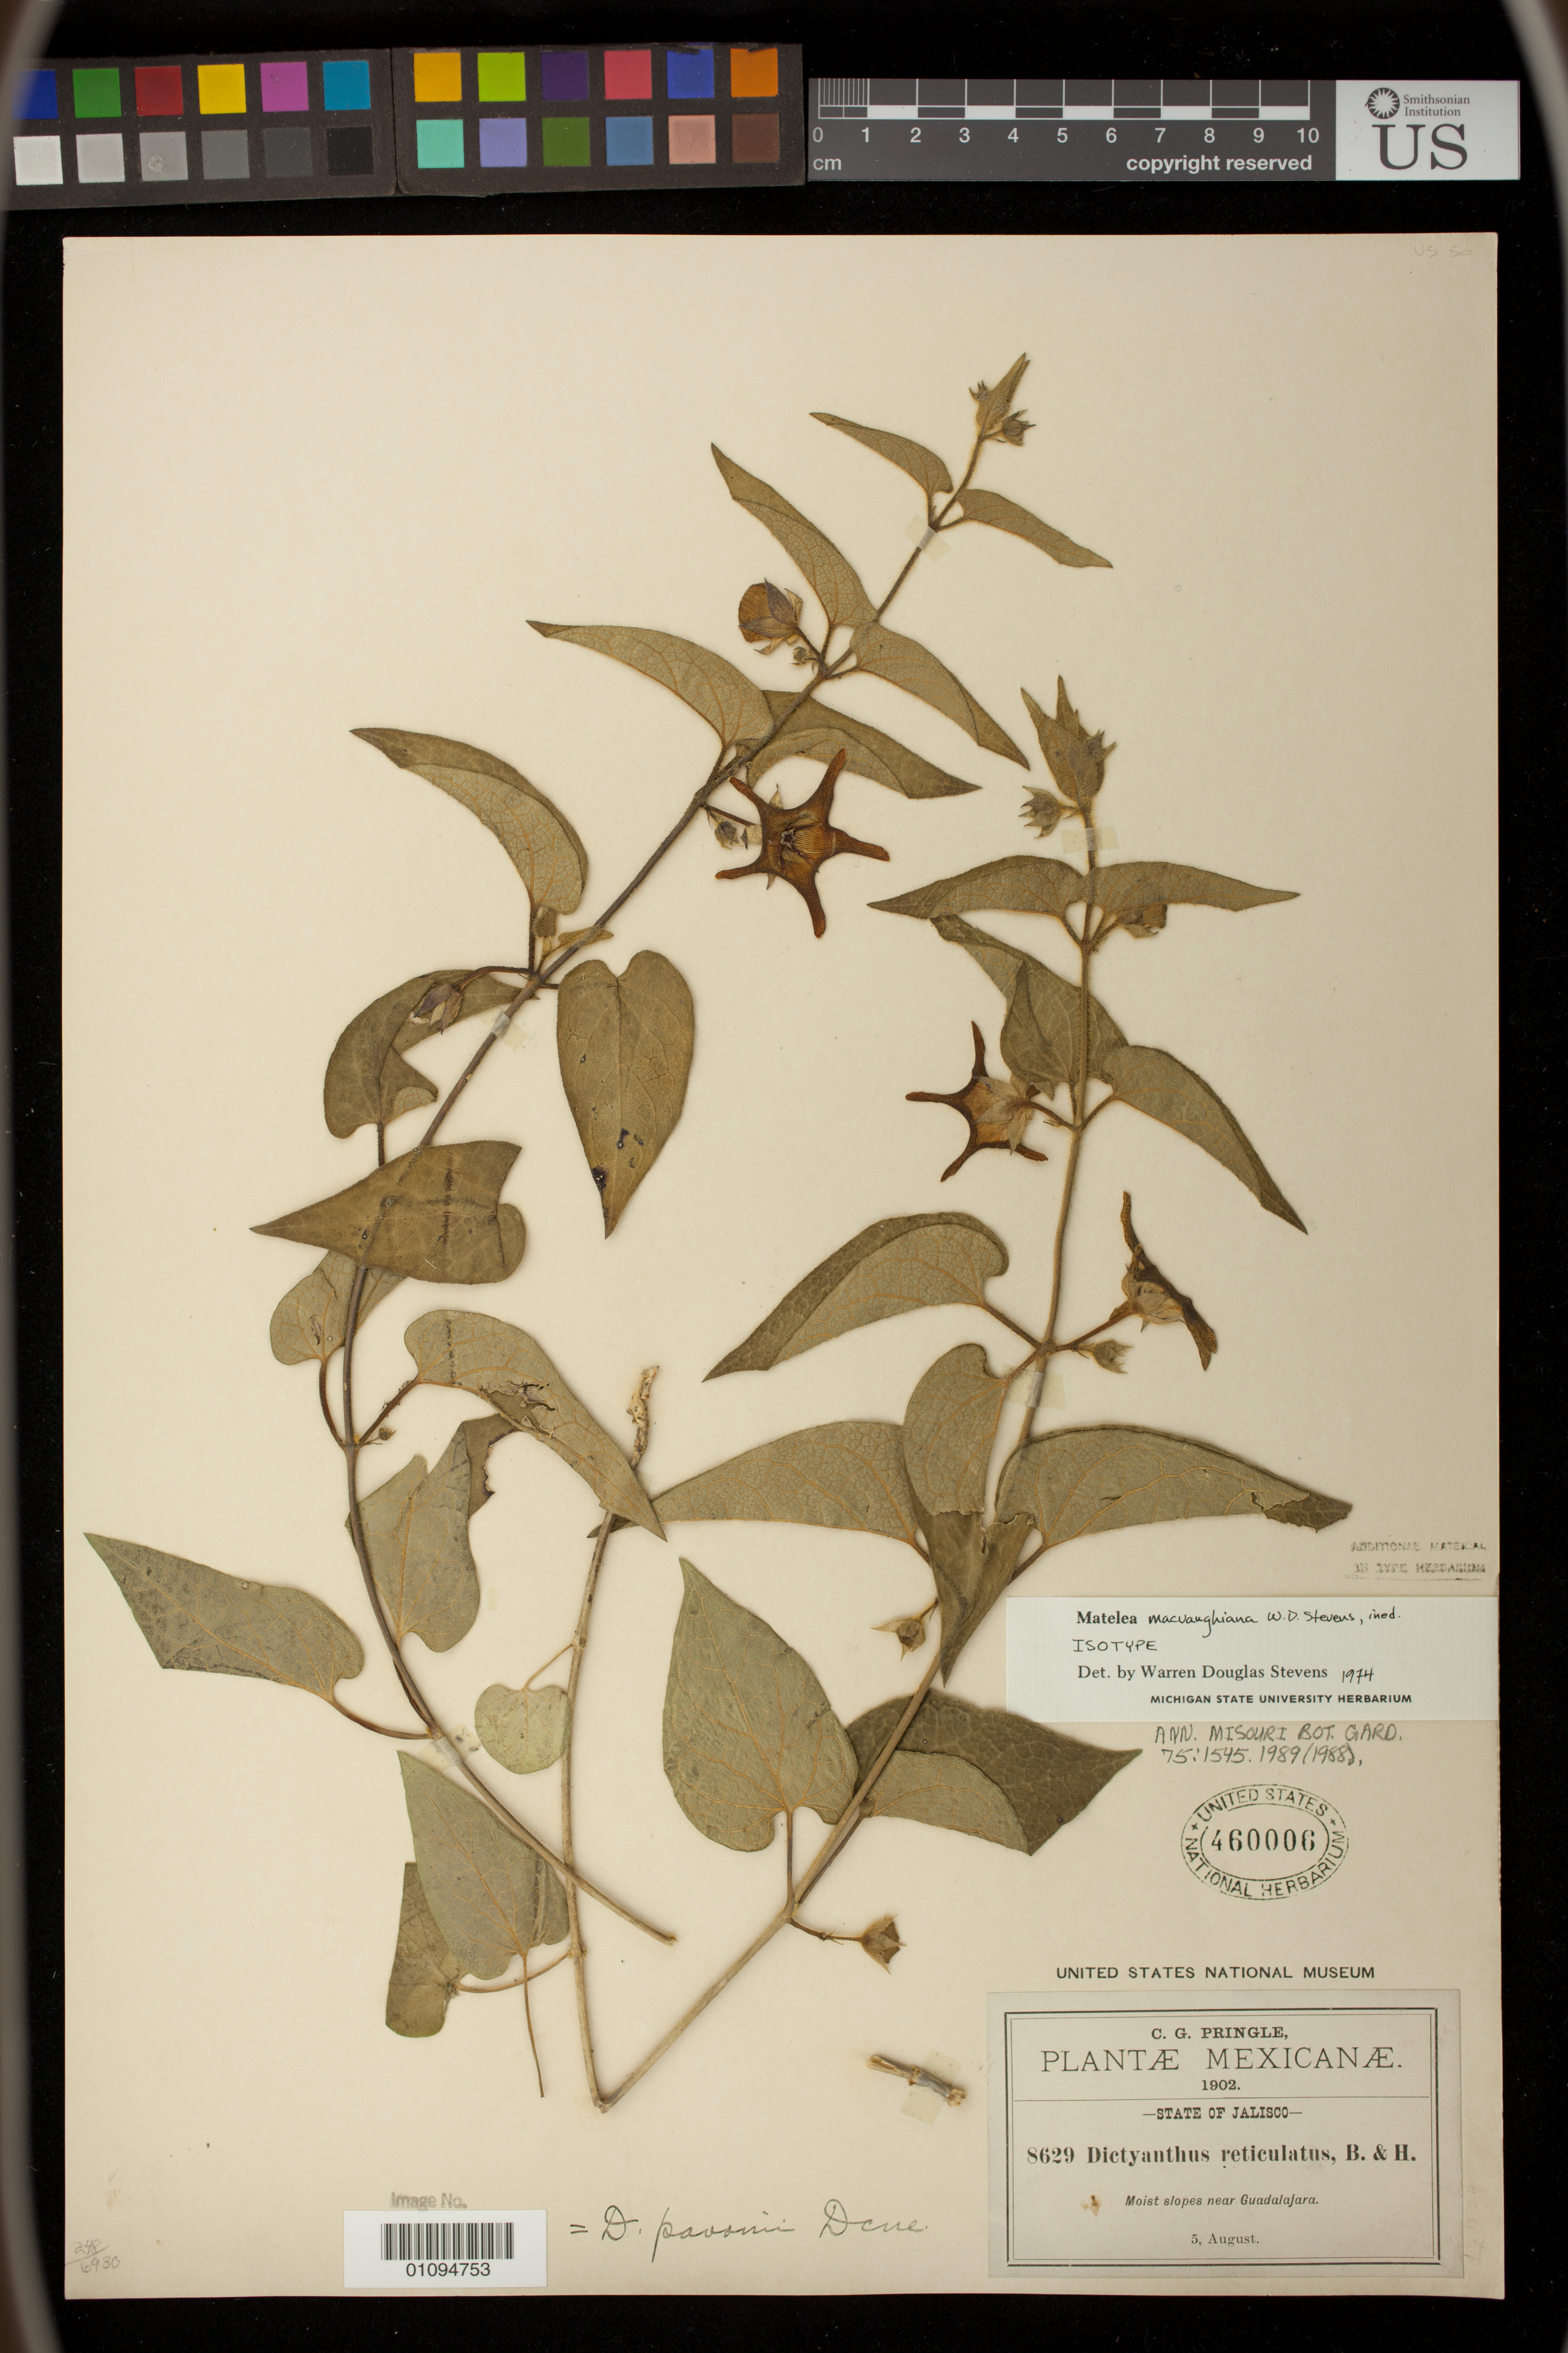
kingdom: Plantae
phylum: Tracheophyta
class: Magnoliopsida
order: Gentianales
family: Apocynaceae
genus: Matelea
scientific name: Matelea macvaughiana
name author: W.D. Stevens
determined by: Stevens, W. Douglas, Missouri Botanical Garden (MO)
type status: Isotype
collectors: C. G. Pringle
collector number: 8629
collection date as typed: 05 Aug 1902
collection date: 1902-08-05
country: Mexico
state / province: Jalisco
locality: Moist slopes of Guadalajara.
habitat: Moist slopes.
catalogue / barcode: US 460006